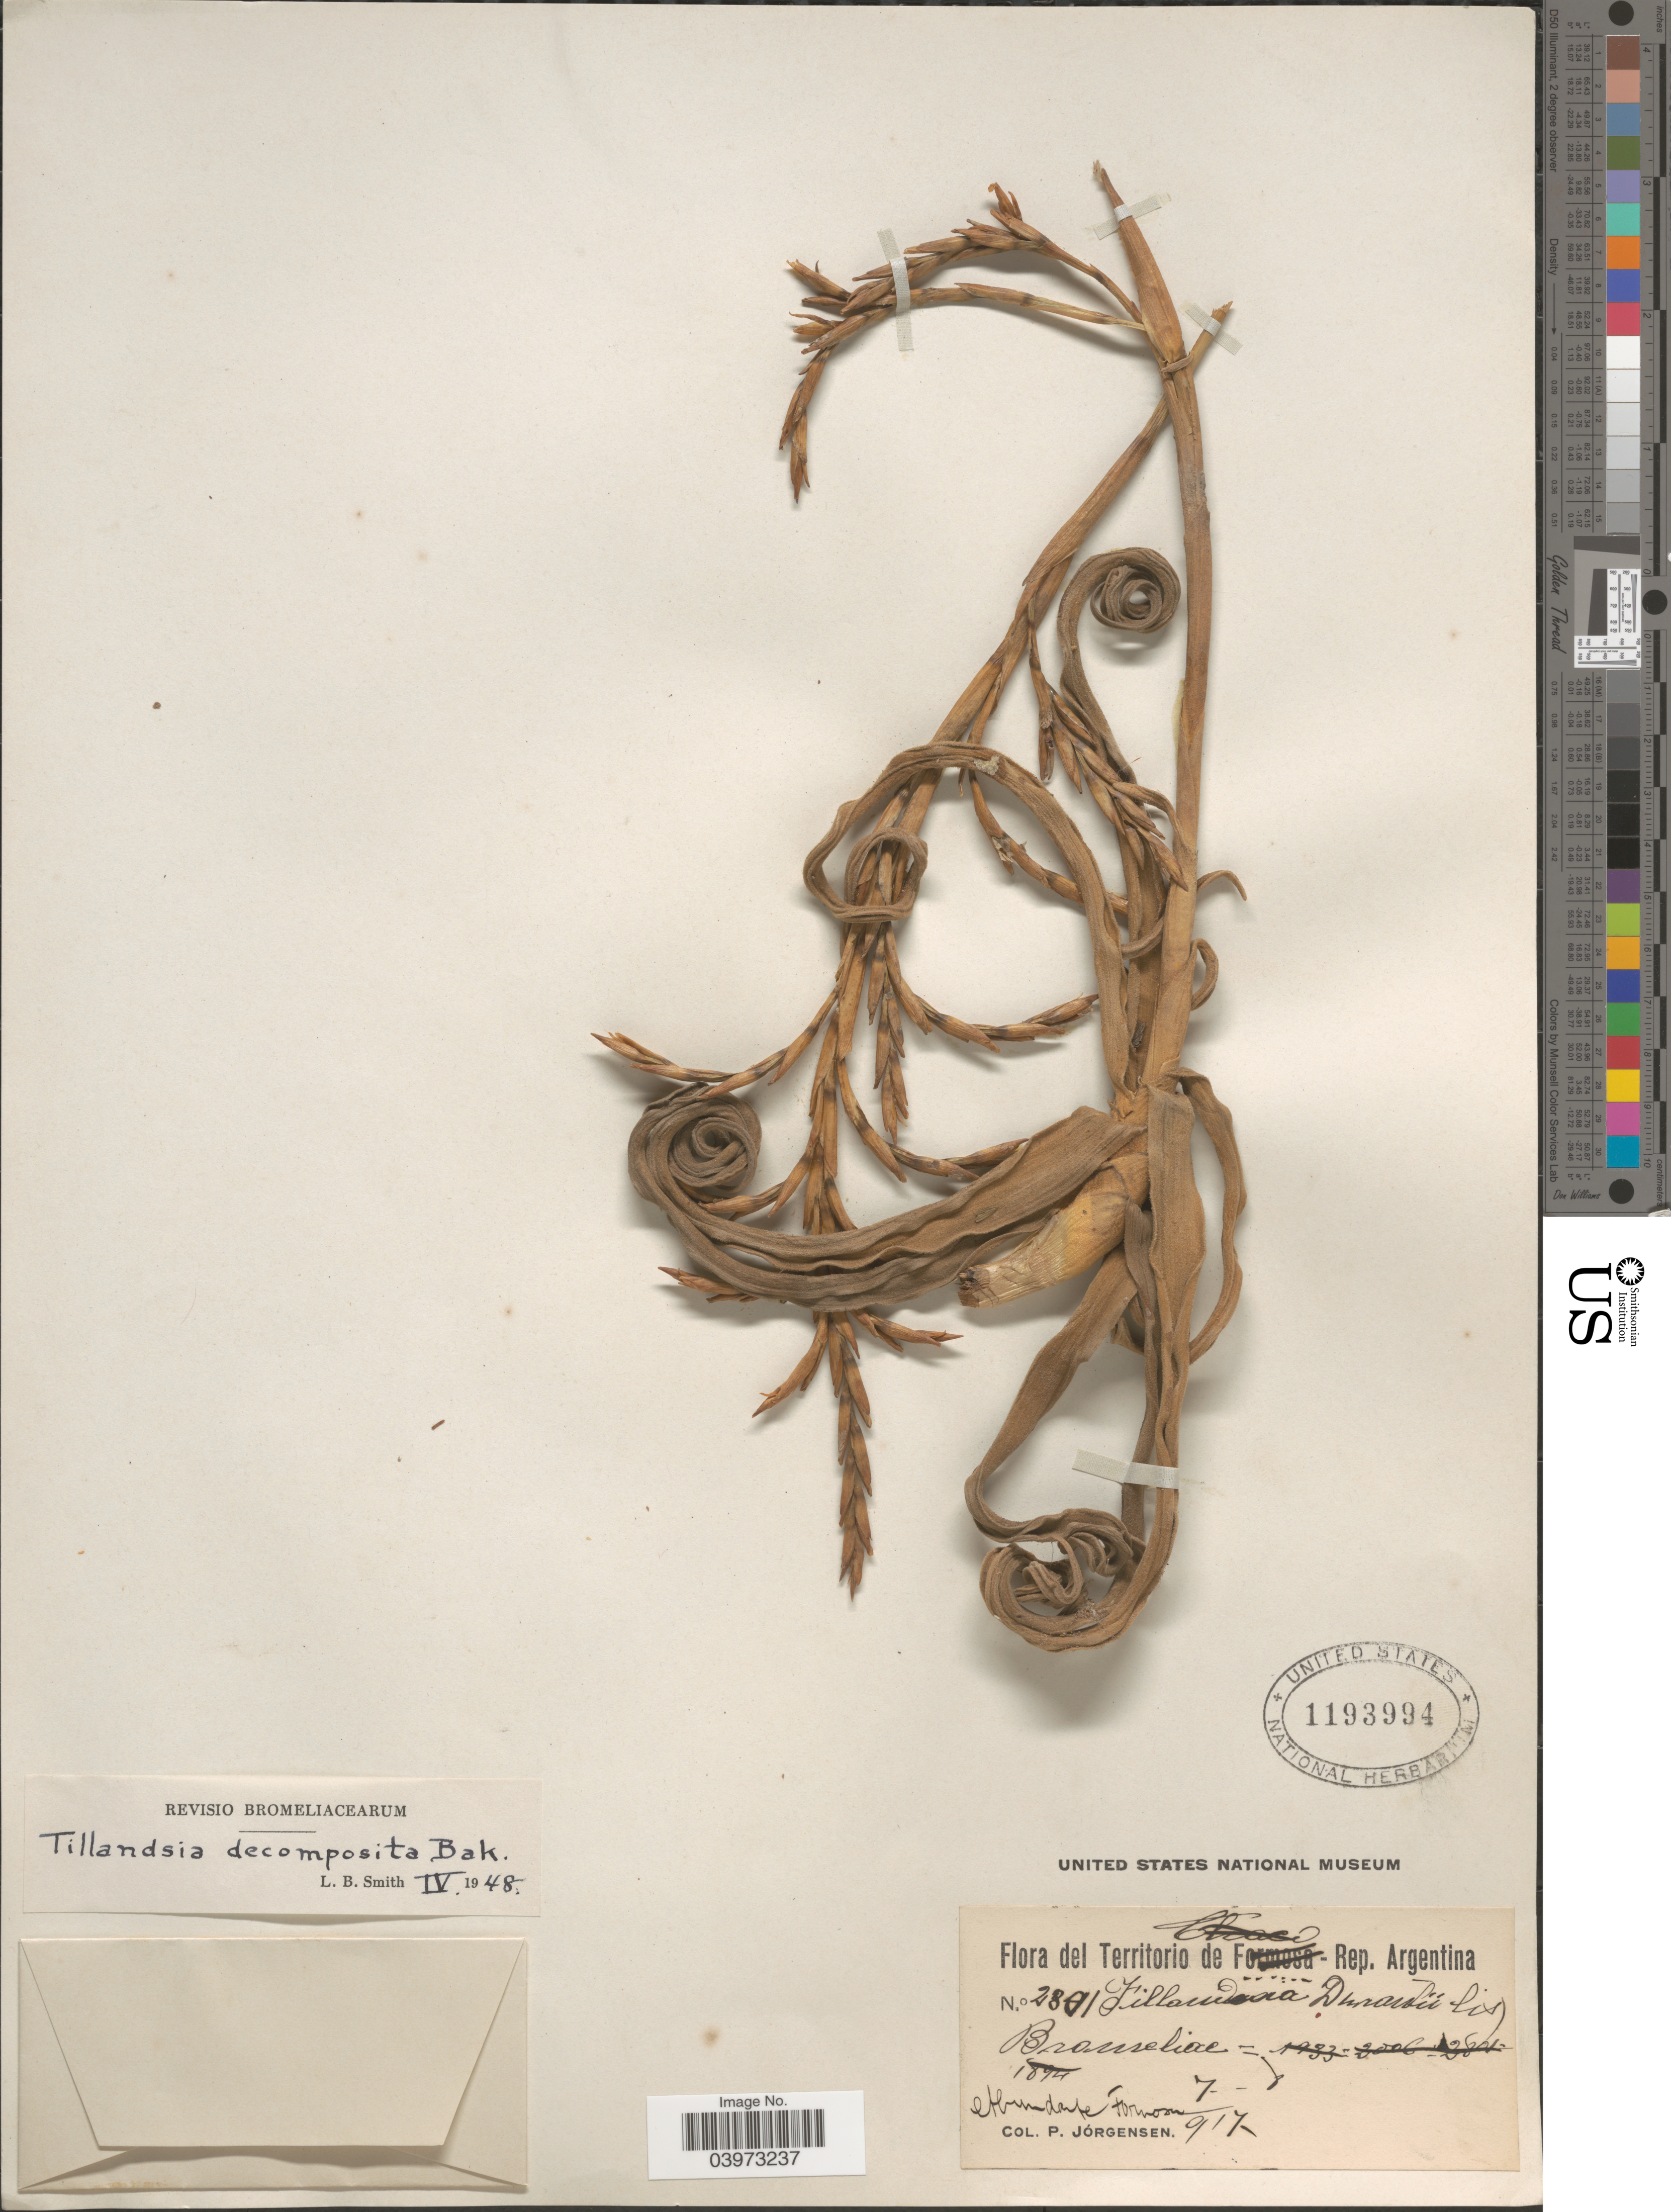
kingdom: Plantae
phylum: Tracheophyta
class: Liliopsida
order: Poales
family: Bromeliaceae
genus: Tillandsia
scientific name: Tillandsia duratii var. saxitilis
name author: (Hassl.) L.B. Sm.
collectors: P. Jörgensen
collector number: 2301*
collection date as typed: Transcribed d/m/y: 7/9/17 to 8/9/17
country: Argentina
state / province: Formosa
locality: Abundante Formosa.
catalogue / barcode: US 1193994